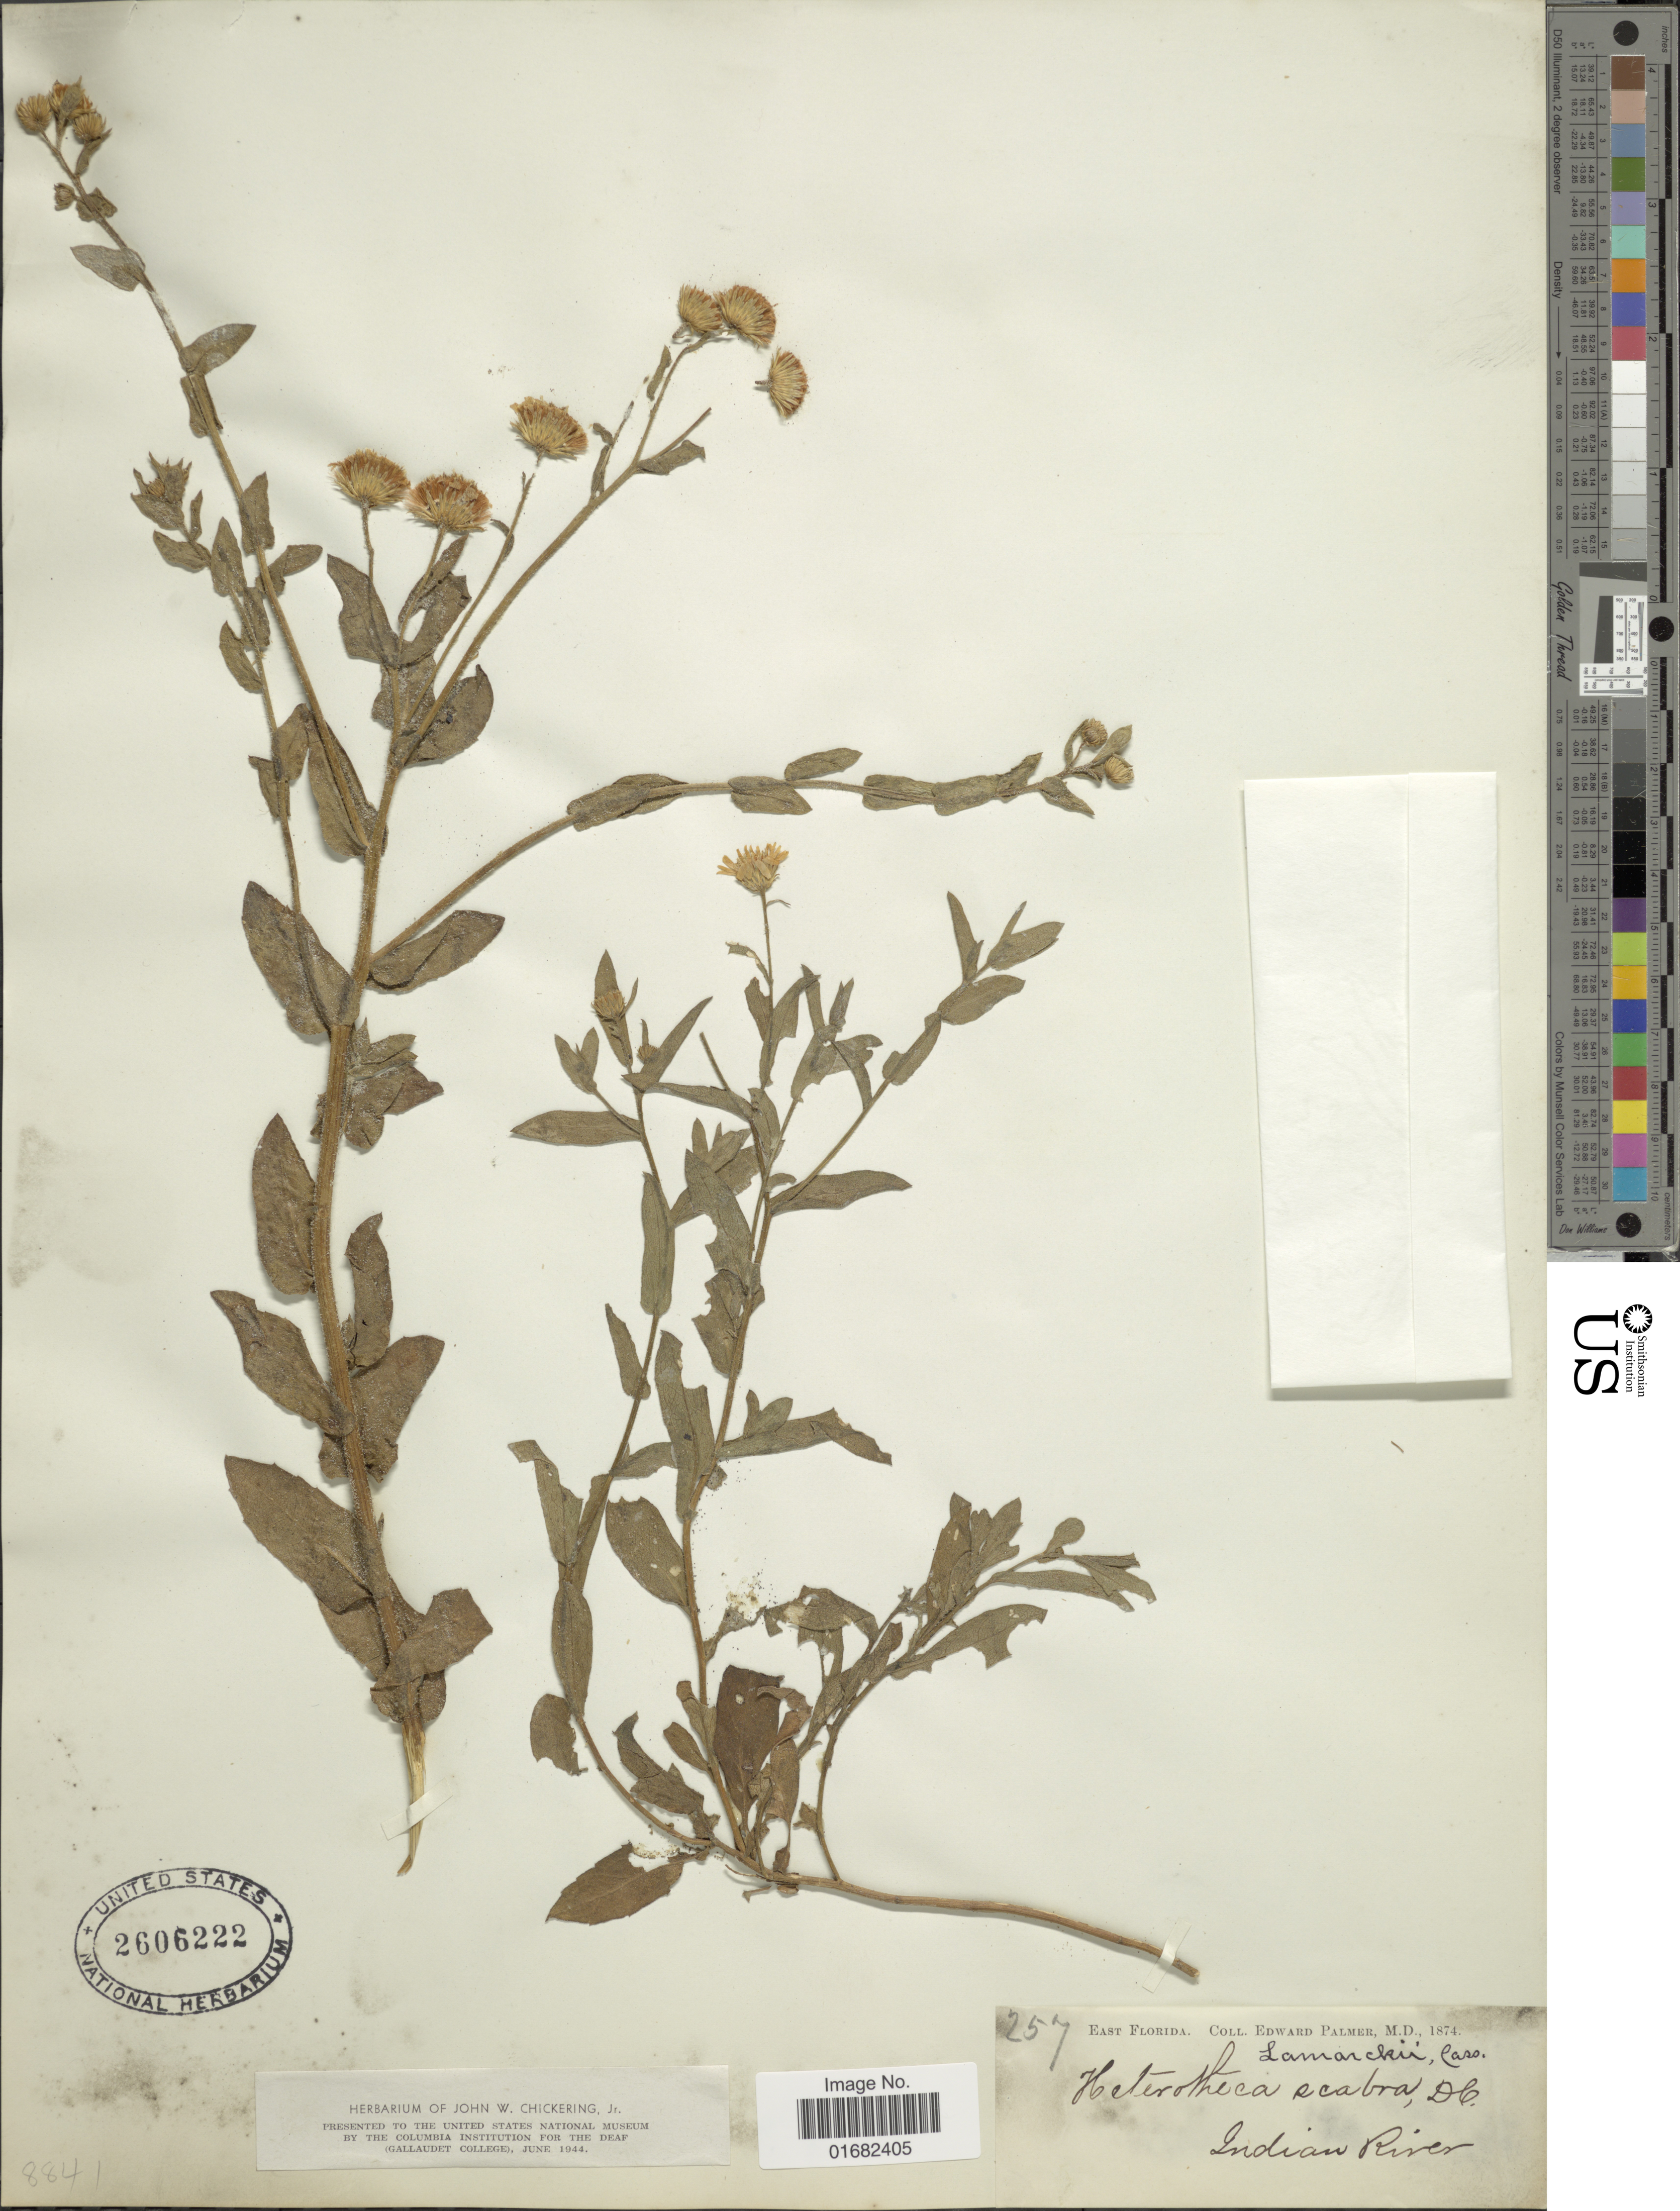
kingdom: Plantae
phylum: Tracheophyta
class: Magnoliopsida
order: Asterales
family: Asteraceae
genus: Heterotheca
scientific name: Heterotheca lamarckii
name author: Cass.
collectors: E. Palmer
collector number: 257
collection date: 1874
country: United States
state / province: Florida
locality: East Florida. Indian River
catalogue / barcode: US 2606222